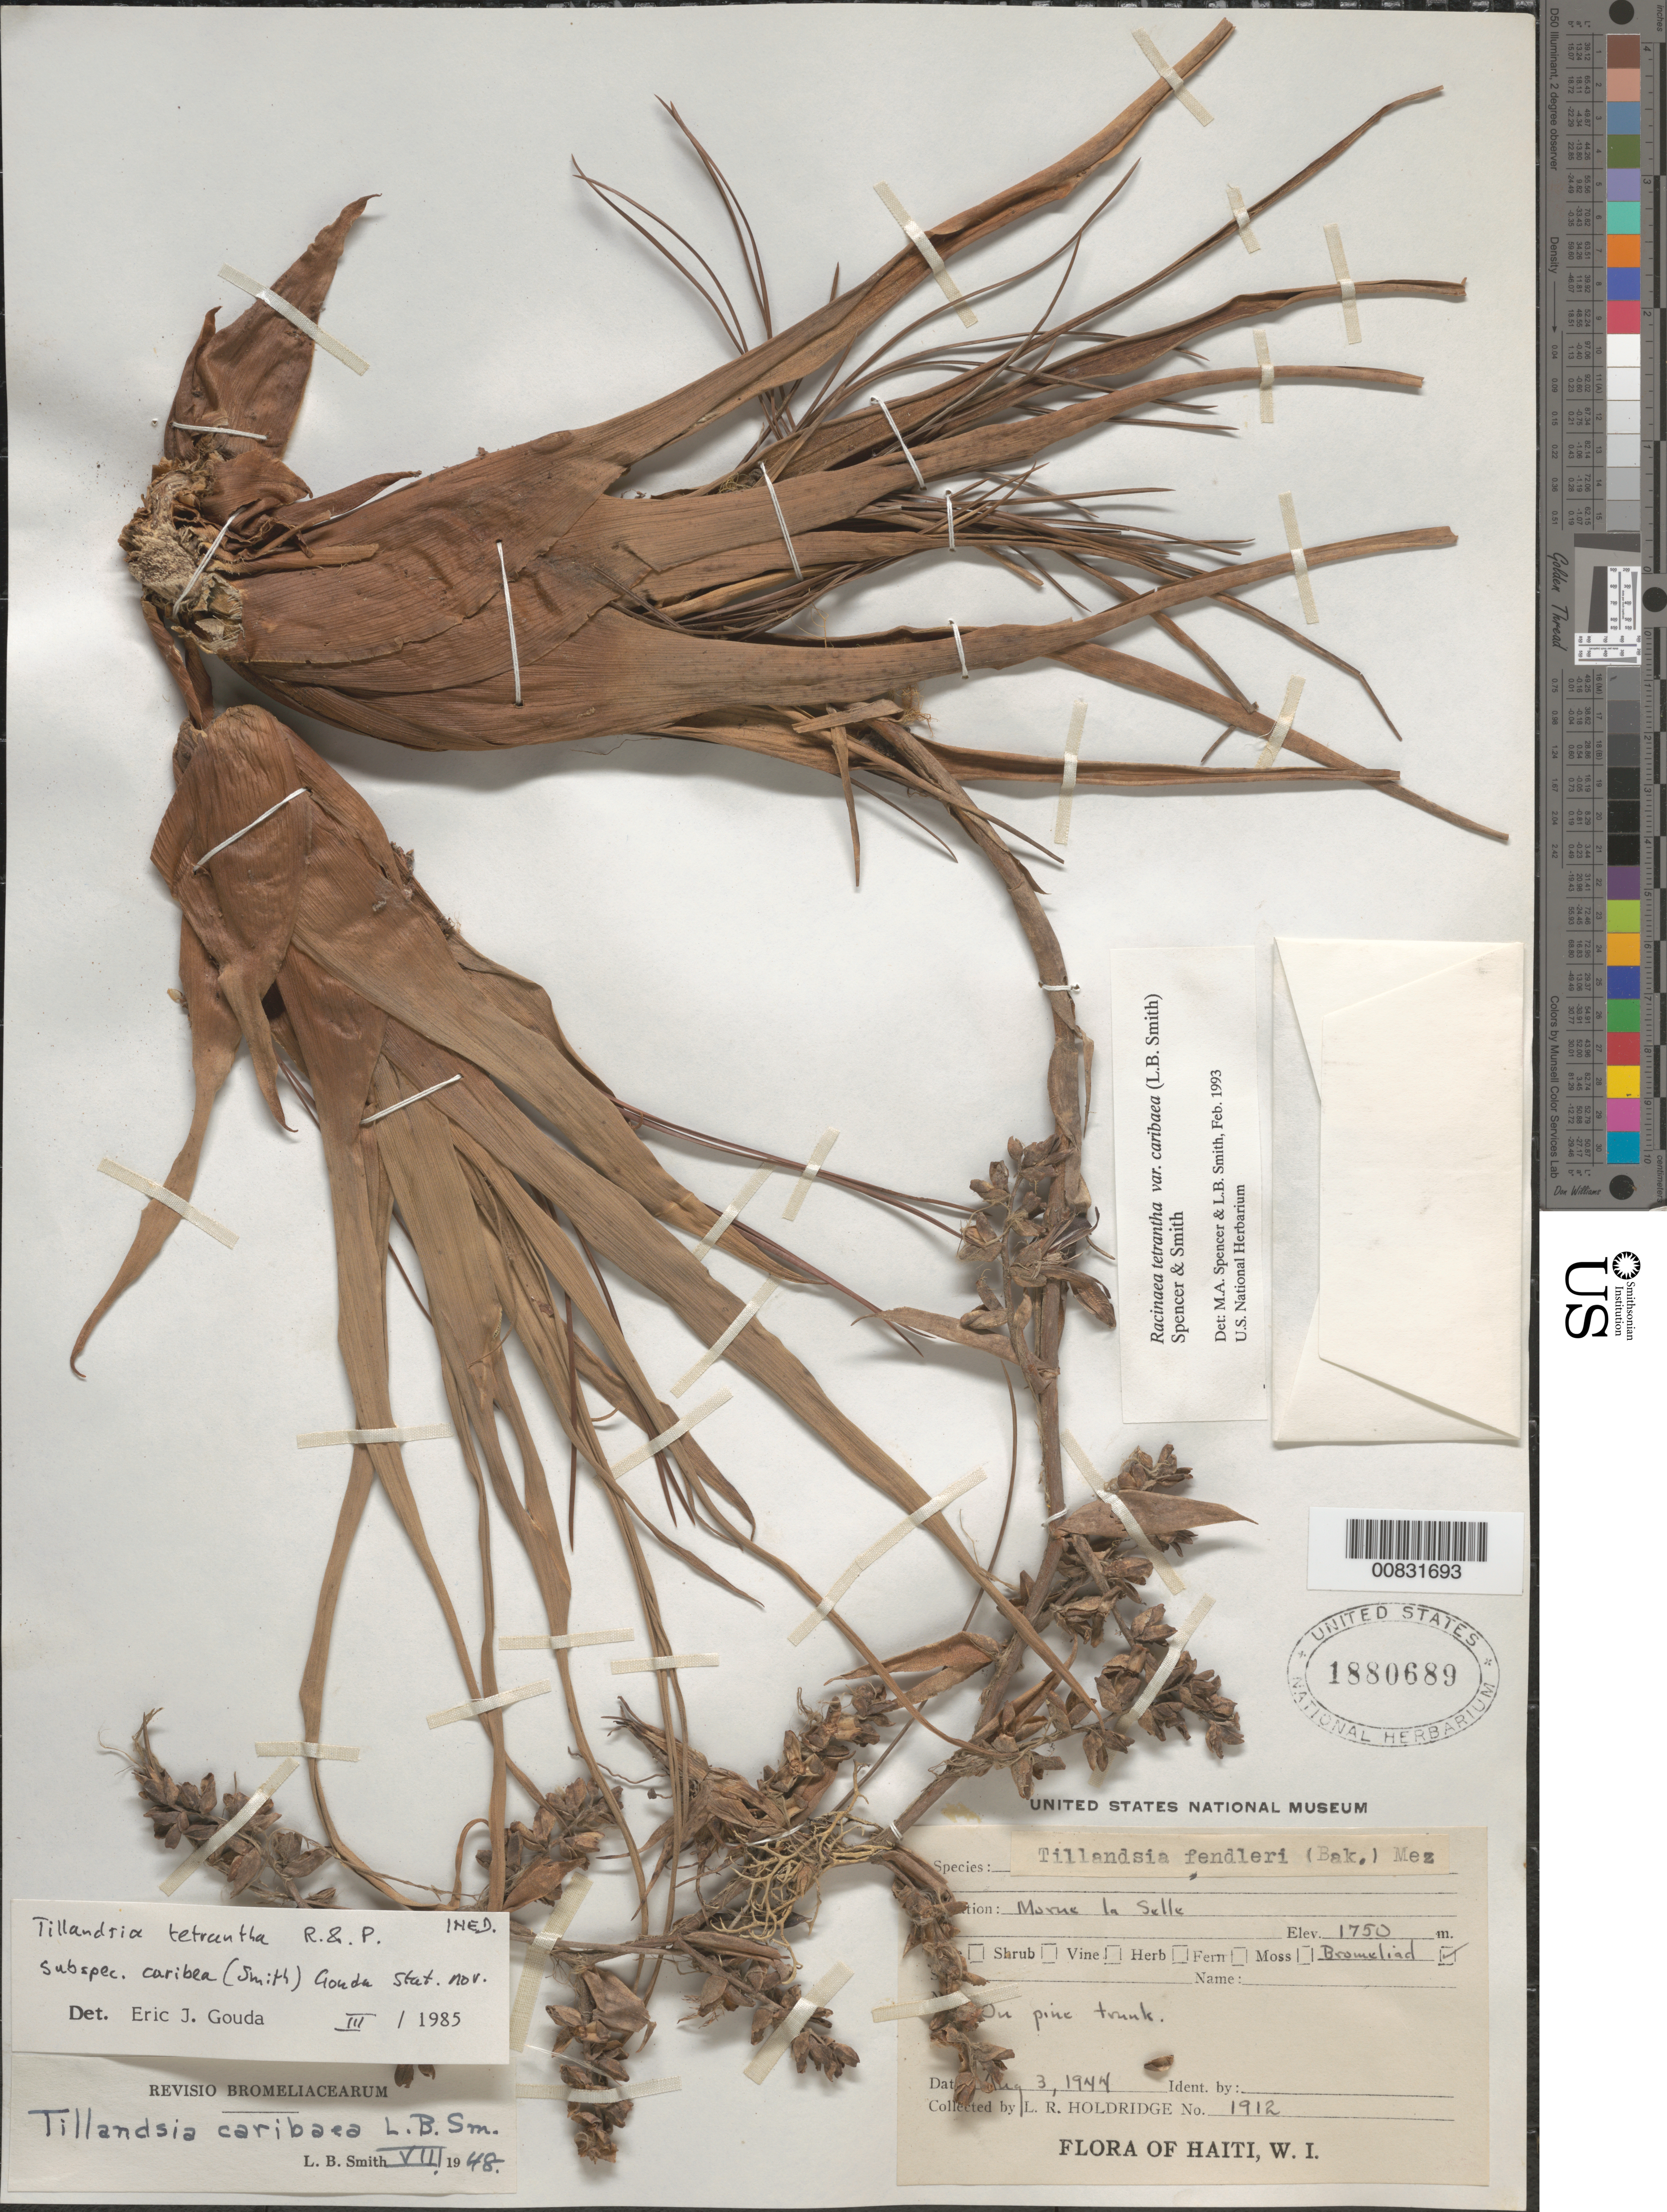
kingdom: Plantae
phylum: Tracheophyta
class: Liliopsida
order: Poales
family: Bromeliaceae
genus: Racinaea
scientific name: Racinaea tetrantha var. caribaea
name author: (L.B. Sm.) M.A. Spencer & L.B. Sm.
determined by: Spencer, M. A.; Smith, L. B.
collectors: L. Holdridge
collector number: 1912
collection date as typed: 03 Aug 1944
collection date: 1944-08-03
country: Haiti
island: Hispaniola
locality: Morne la Selle.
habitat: On pine trunk.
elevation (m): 1750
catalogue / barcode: US 1880689